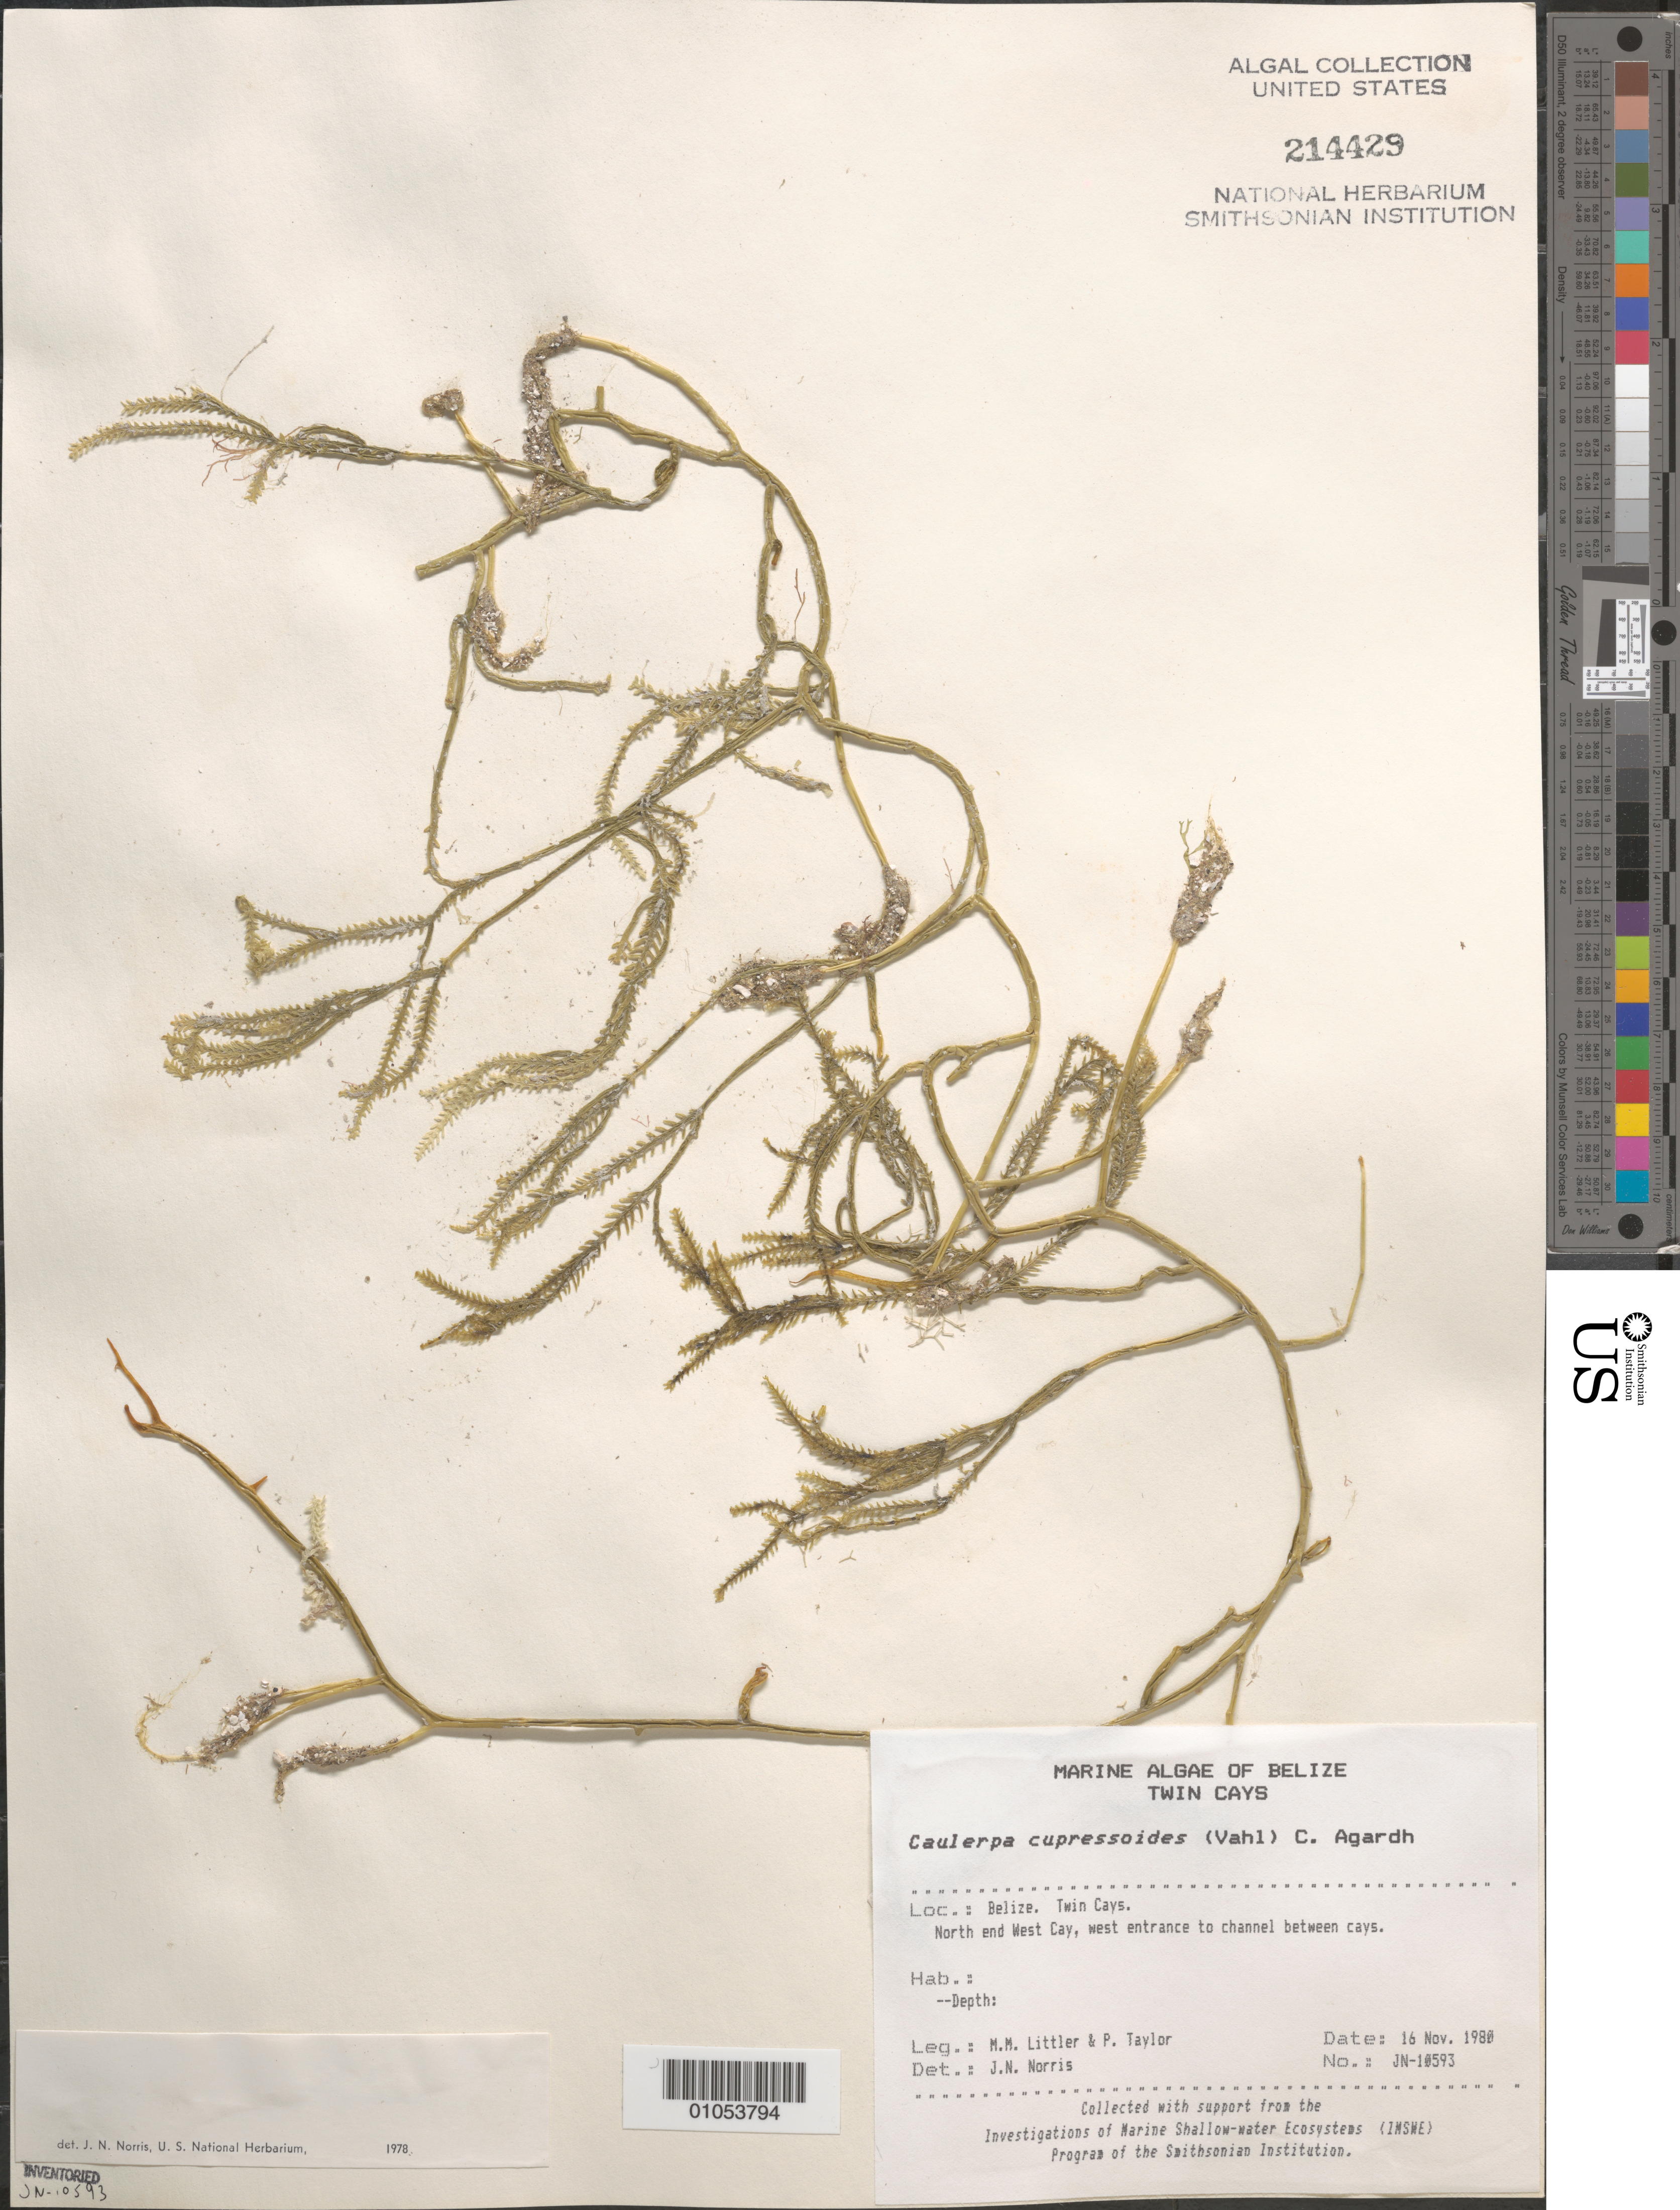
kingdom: Plantae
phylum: Chlorophyta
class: Ulvophyceae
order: Bryopsidales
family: Caulerpaceae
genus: Caulerpa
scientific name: Caulerpa cupressoides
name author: (Vahl) C. Agardh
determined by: Norris, James N.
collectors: M. M. Littler & P. R. Taylor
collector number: JN-10593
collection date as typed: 16 Nov 1980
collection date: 1980-11-16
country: Belize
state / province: Stann Creek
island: West Cay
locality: North end of West Cay, west entrance to channel between cays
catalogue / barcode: US 214429